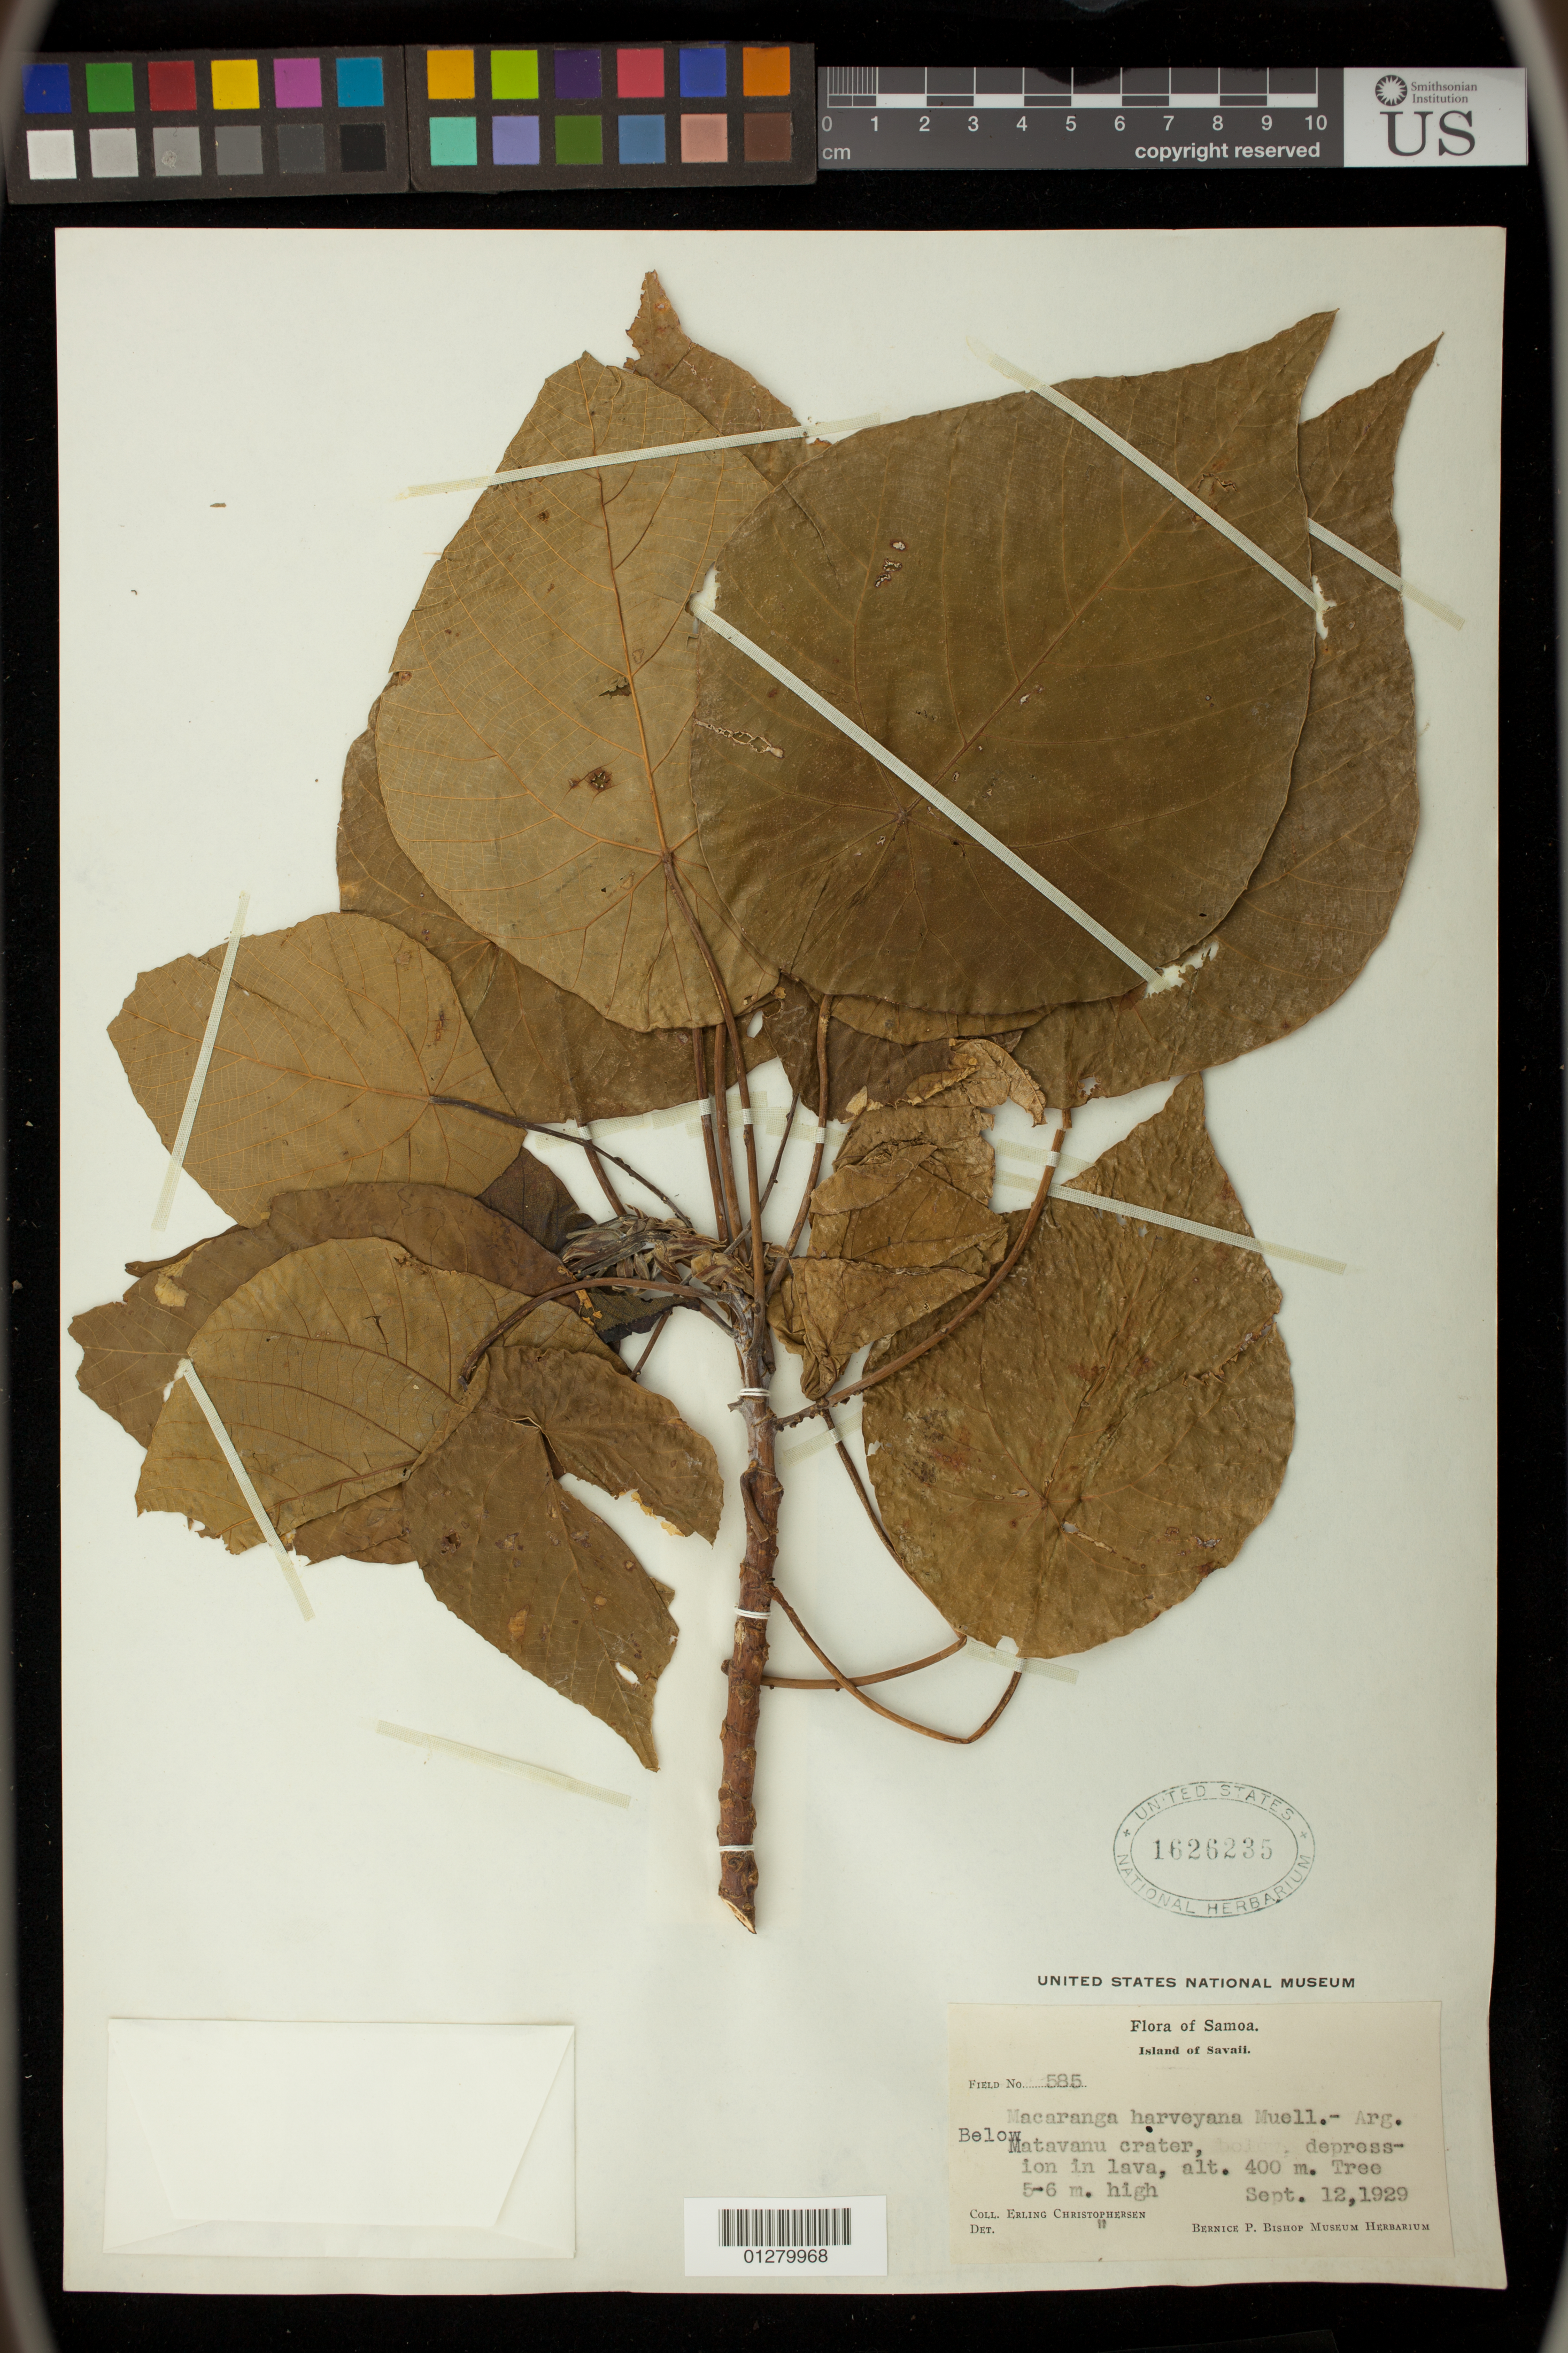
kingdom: Plantae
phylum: Tracheophyta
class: Magnoliopsida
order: Malpighiales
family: Euphorbiaceae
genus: Macaranga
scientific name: Macaranga harveyana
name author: Müll. Arg.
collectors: E. Christophersen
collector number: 585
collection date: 1929-09-12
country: Samoa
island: Savai'i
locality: Island of Savaii. Matavanu crater.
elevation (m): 400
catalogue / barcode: US 1626235